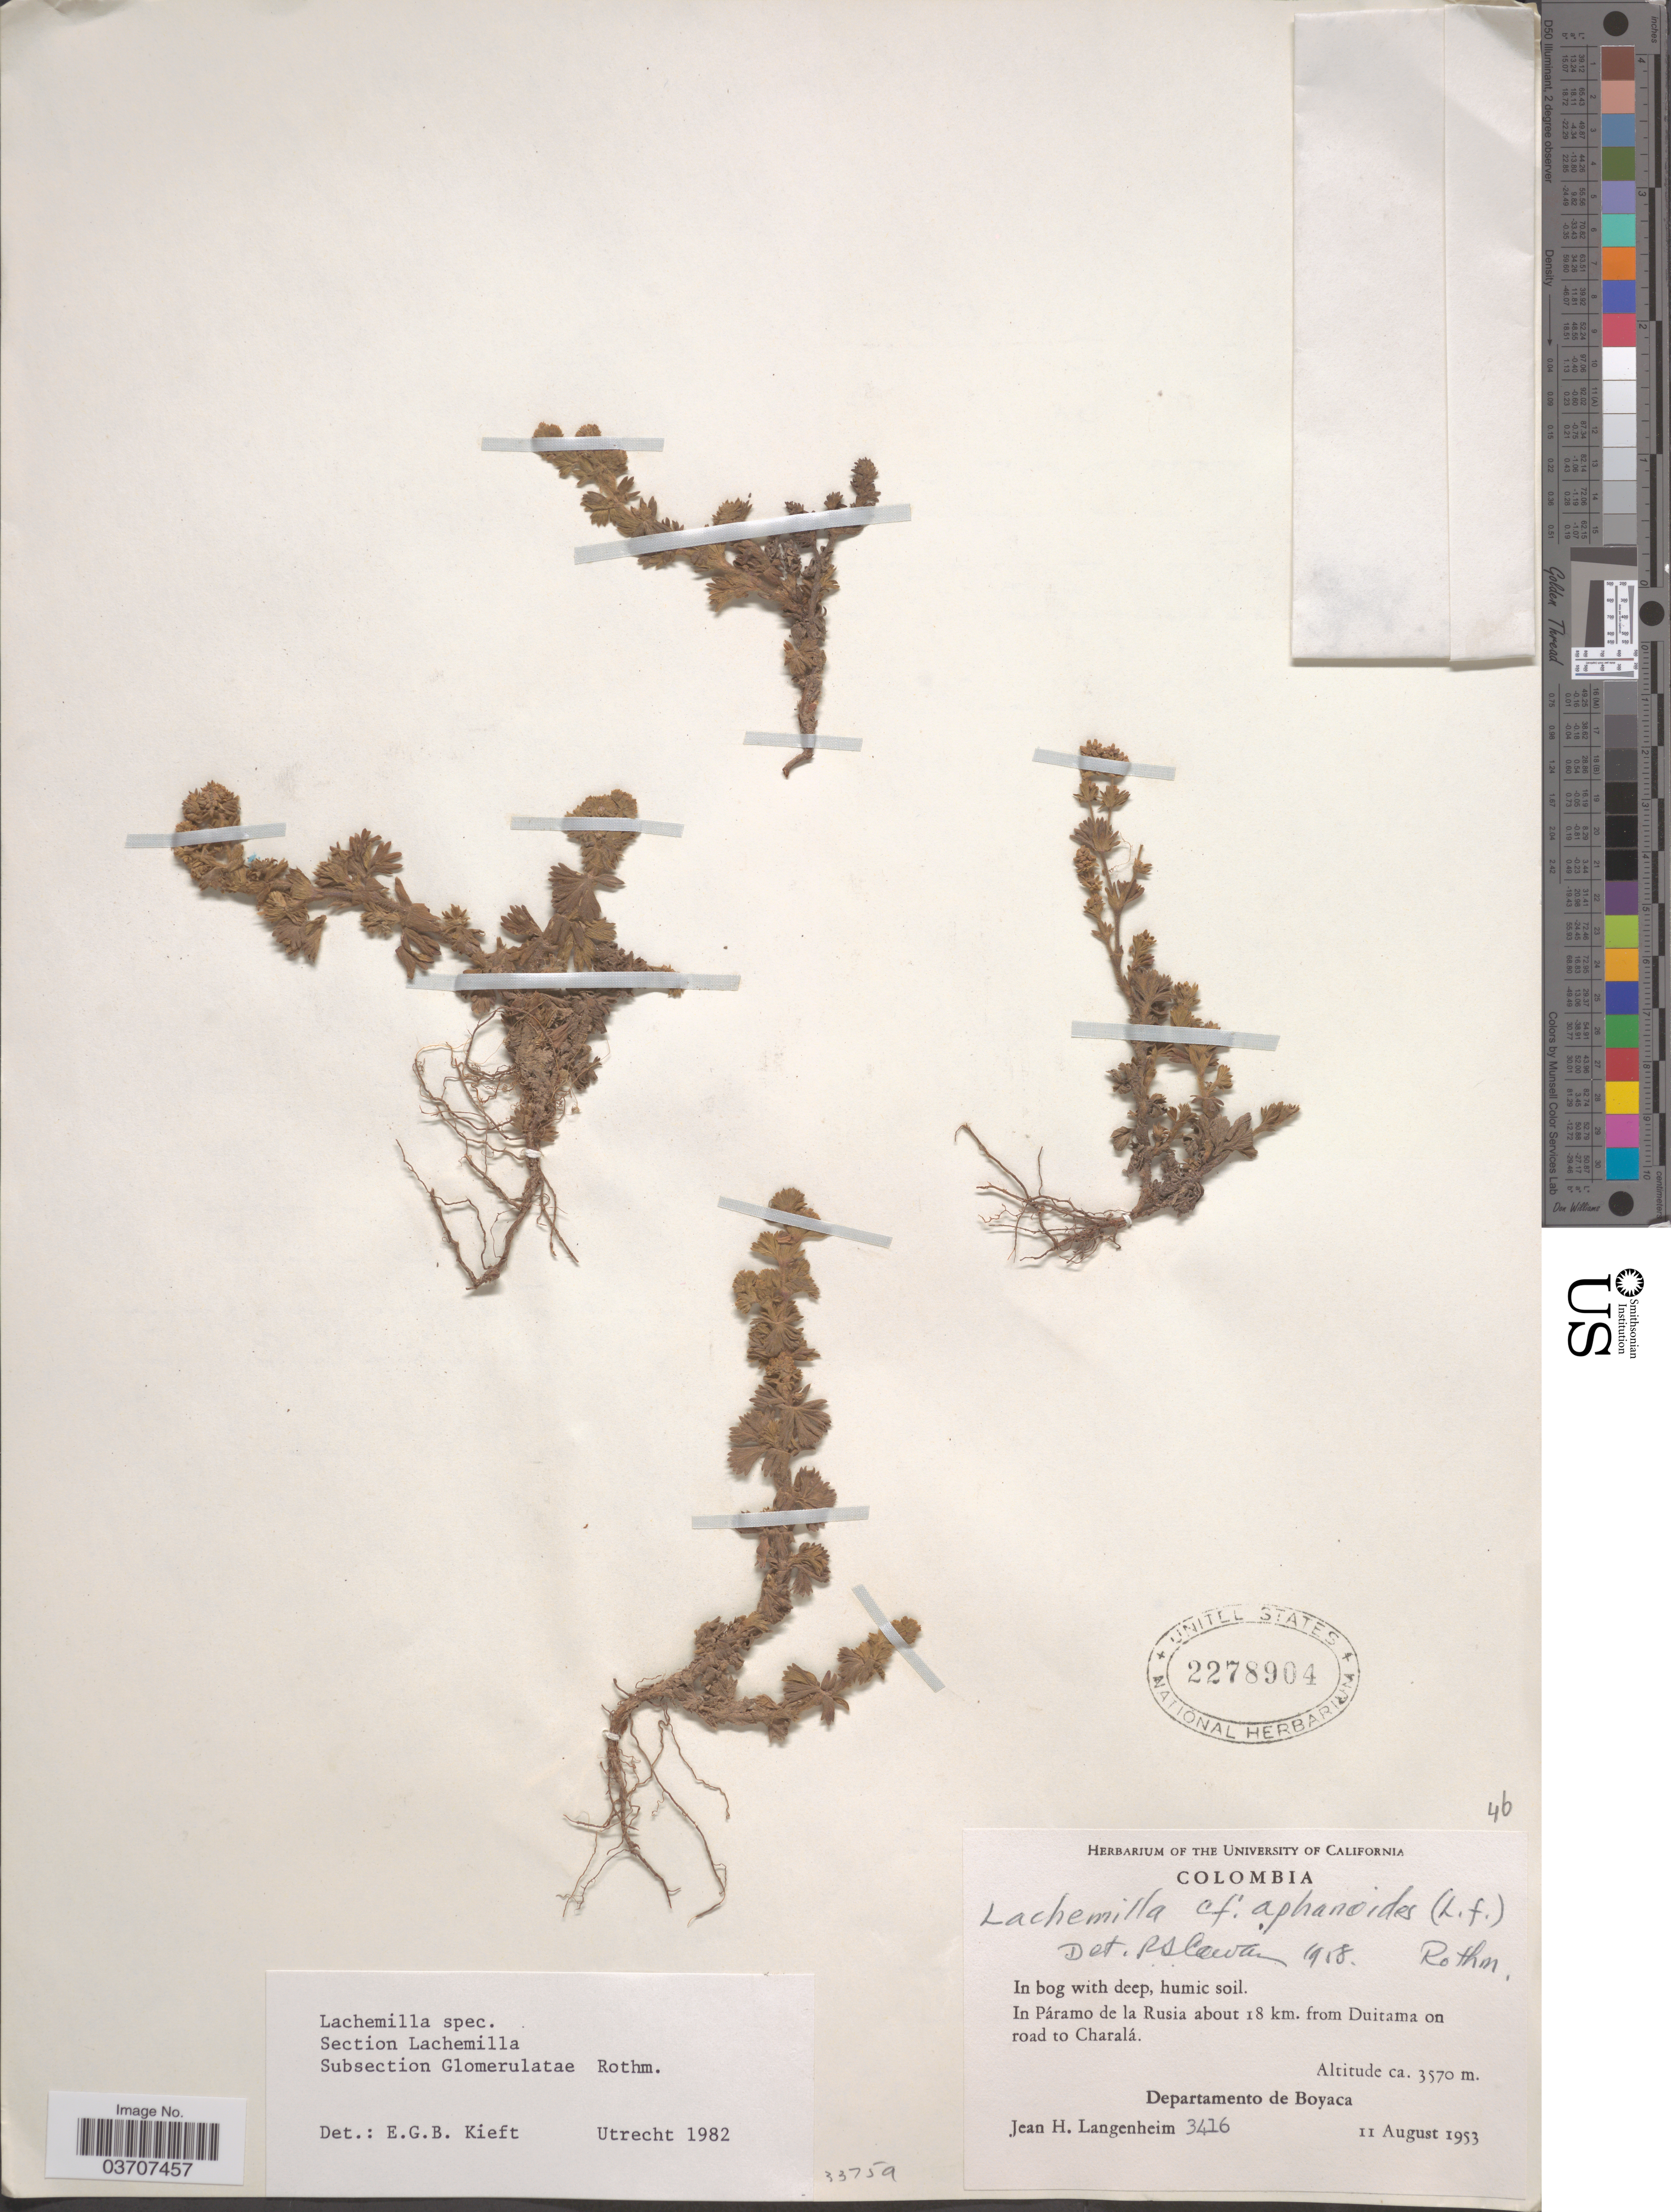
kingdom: Plantae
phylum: Tracheophyta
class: Magnoliopsida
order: Rosales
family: Rosaceae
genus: Lachemilla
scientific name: Lachemilla sp.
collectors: J. H. Langenheim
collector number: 3416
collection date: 1953-08-11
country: Colombia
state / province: Boyacá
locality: In Páramo de la Rusia about 18 km. from Duitama on road to Charalá. Departamento de Boyaca.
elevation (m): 3570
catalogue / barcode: US 2278904